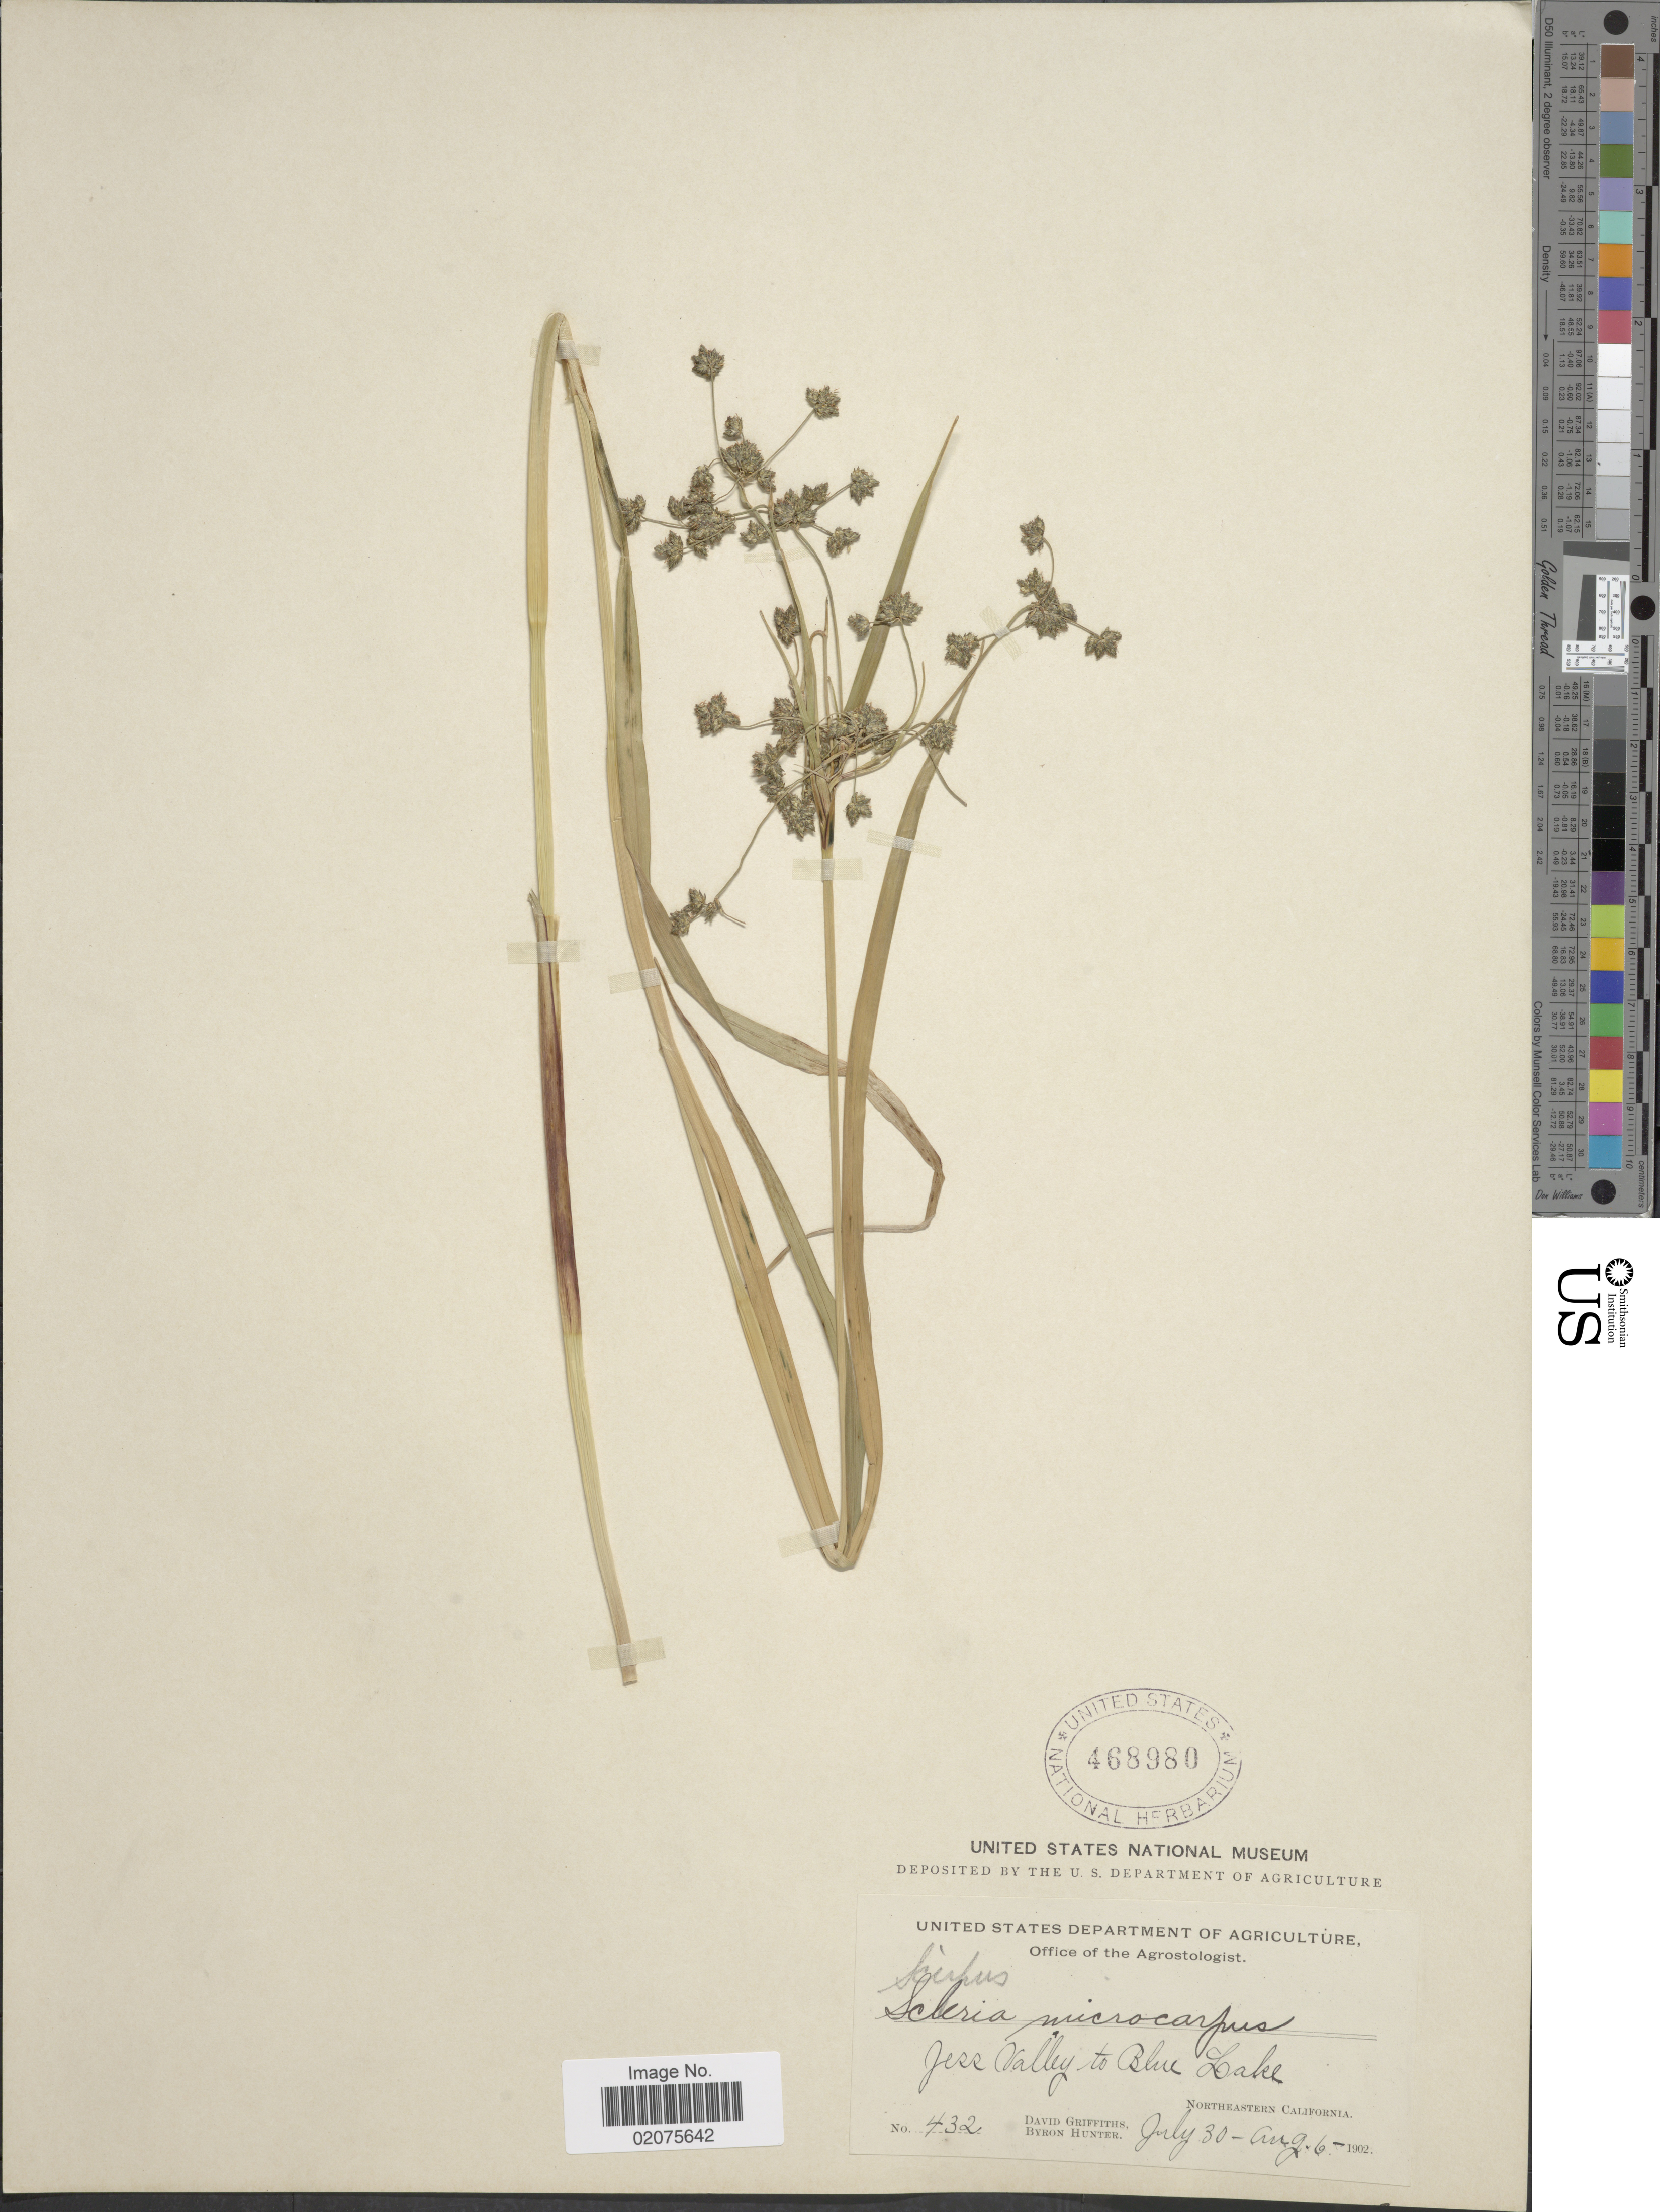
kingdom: Plantae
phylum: Tracheophyta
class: Liliopsida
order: Poales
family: Cyperaceae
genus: Scirpus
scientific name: Scirpus microcarpus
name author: J. Presl & C. Presl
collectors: D. Griffiths & B. Hunter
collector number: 432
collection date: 1902-07-30/1902-08-06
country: United States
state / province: California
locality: Jess Valley to Blue Lake, Northeastern California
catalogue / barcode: US 468980